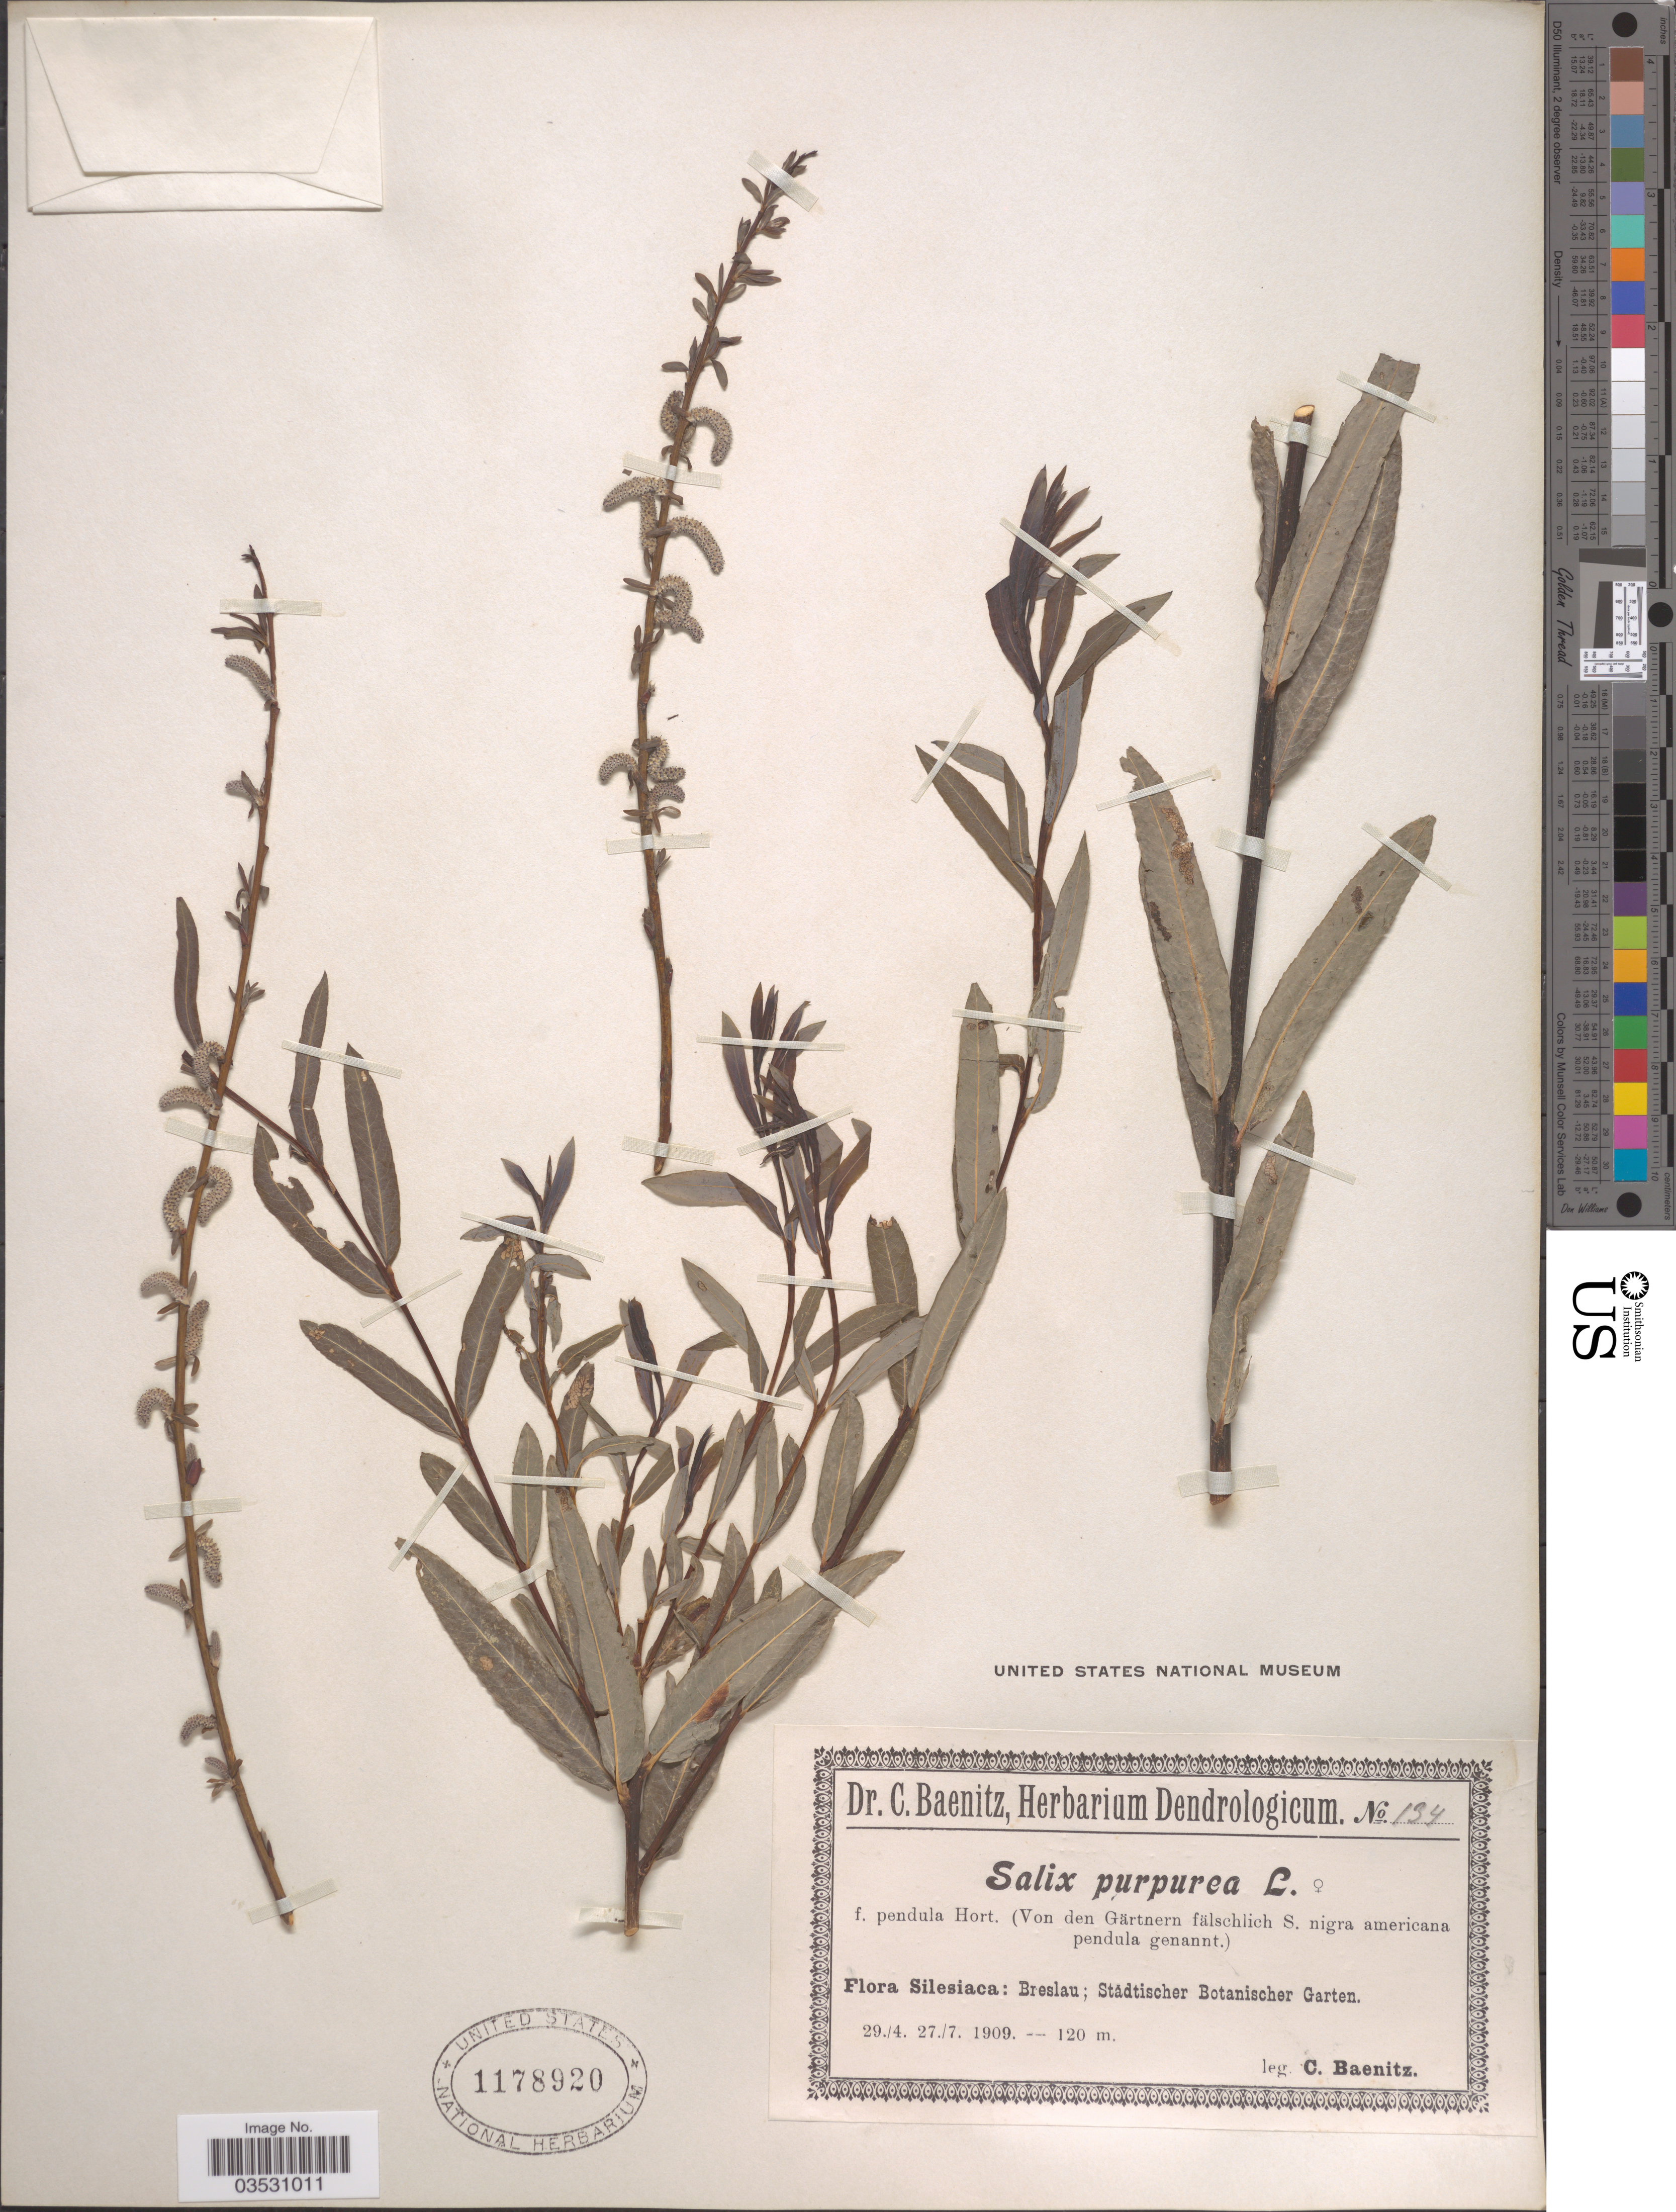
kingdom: Plantae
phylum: Tracheophyta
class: Magnoliopsida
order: Malpighiales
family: Salicaceae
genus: Salix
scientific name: Salix purpurea f. pendula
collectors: C. G. Baenitz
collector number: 134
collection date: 1909-04-29/1909-07-27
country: Poland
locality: Silesiaca: Breslau; Städtischer Botanischer Garten.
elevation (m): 120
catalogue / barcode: US 1178920